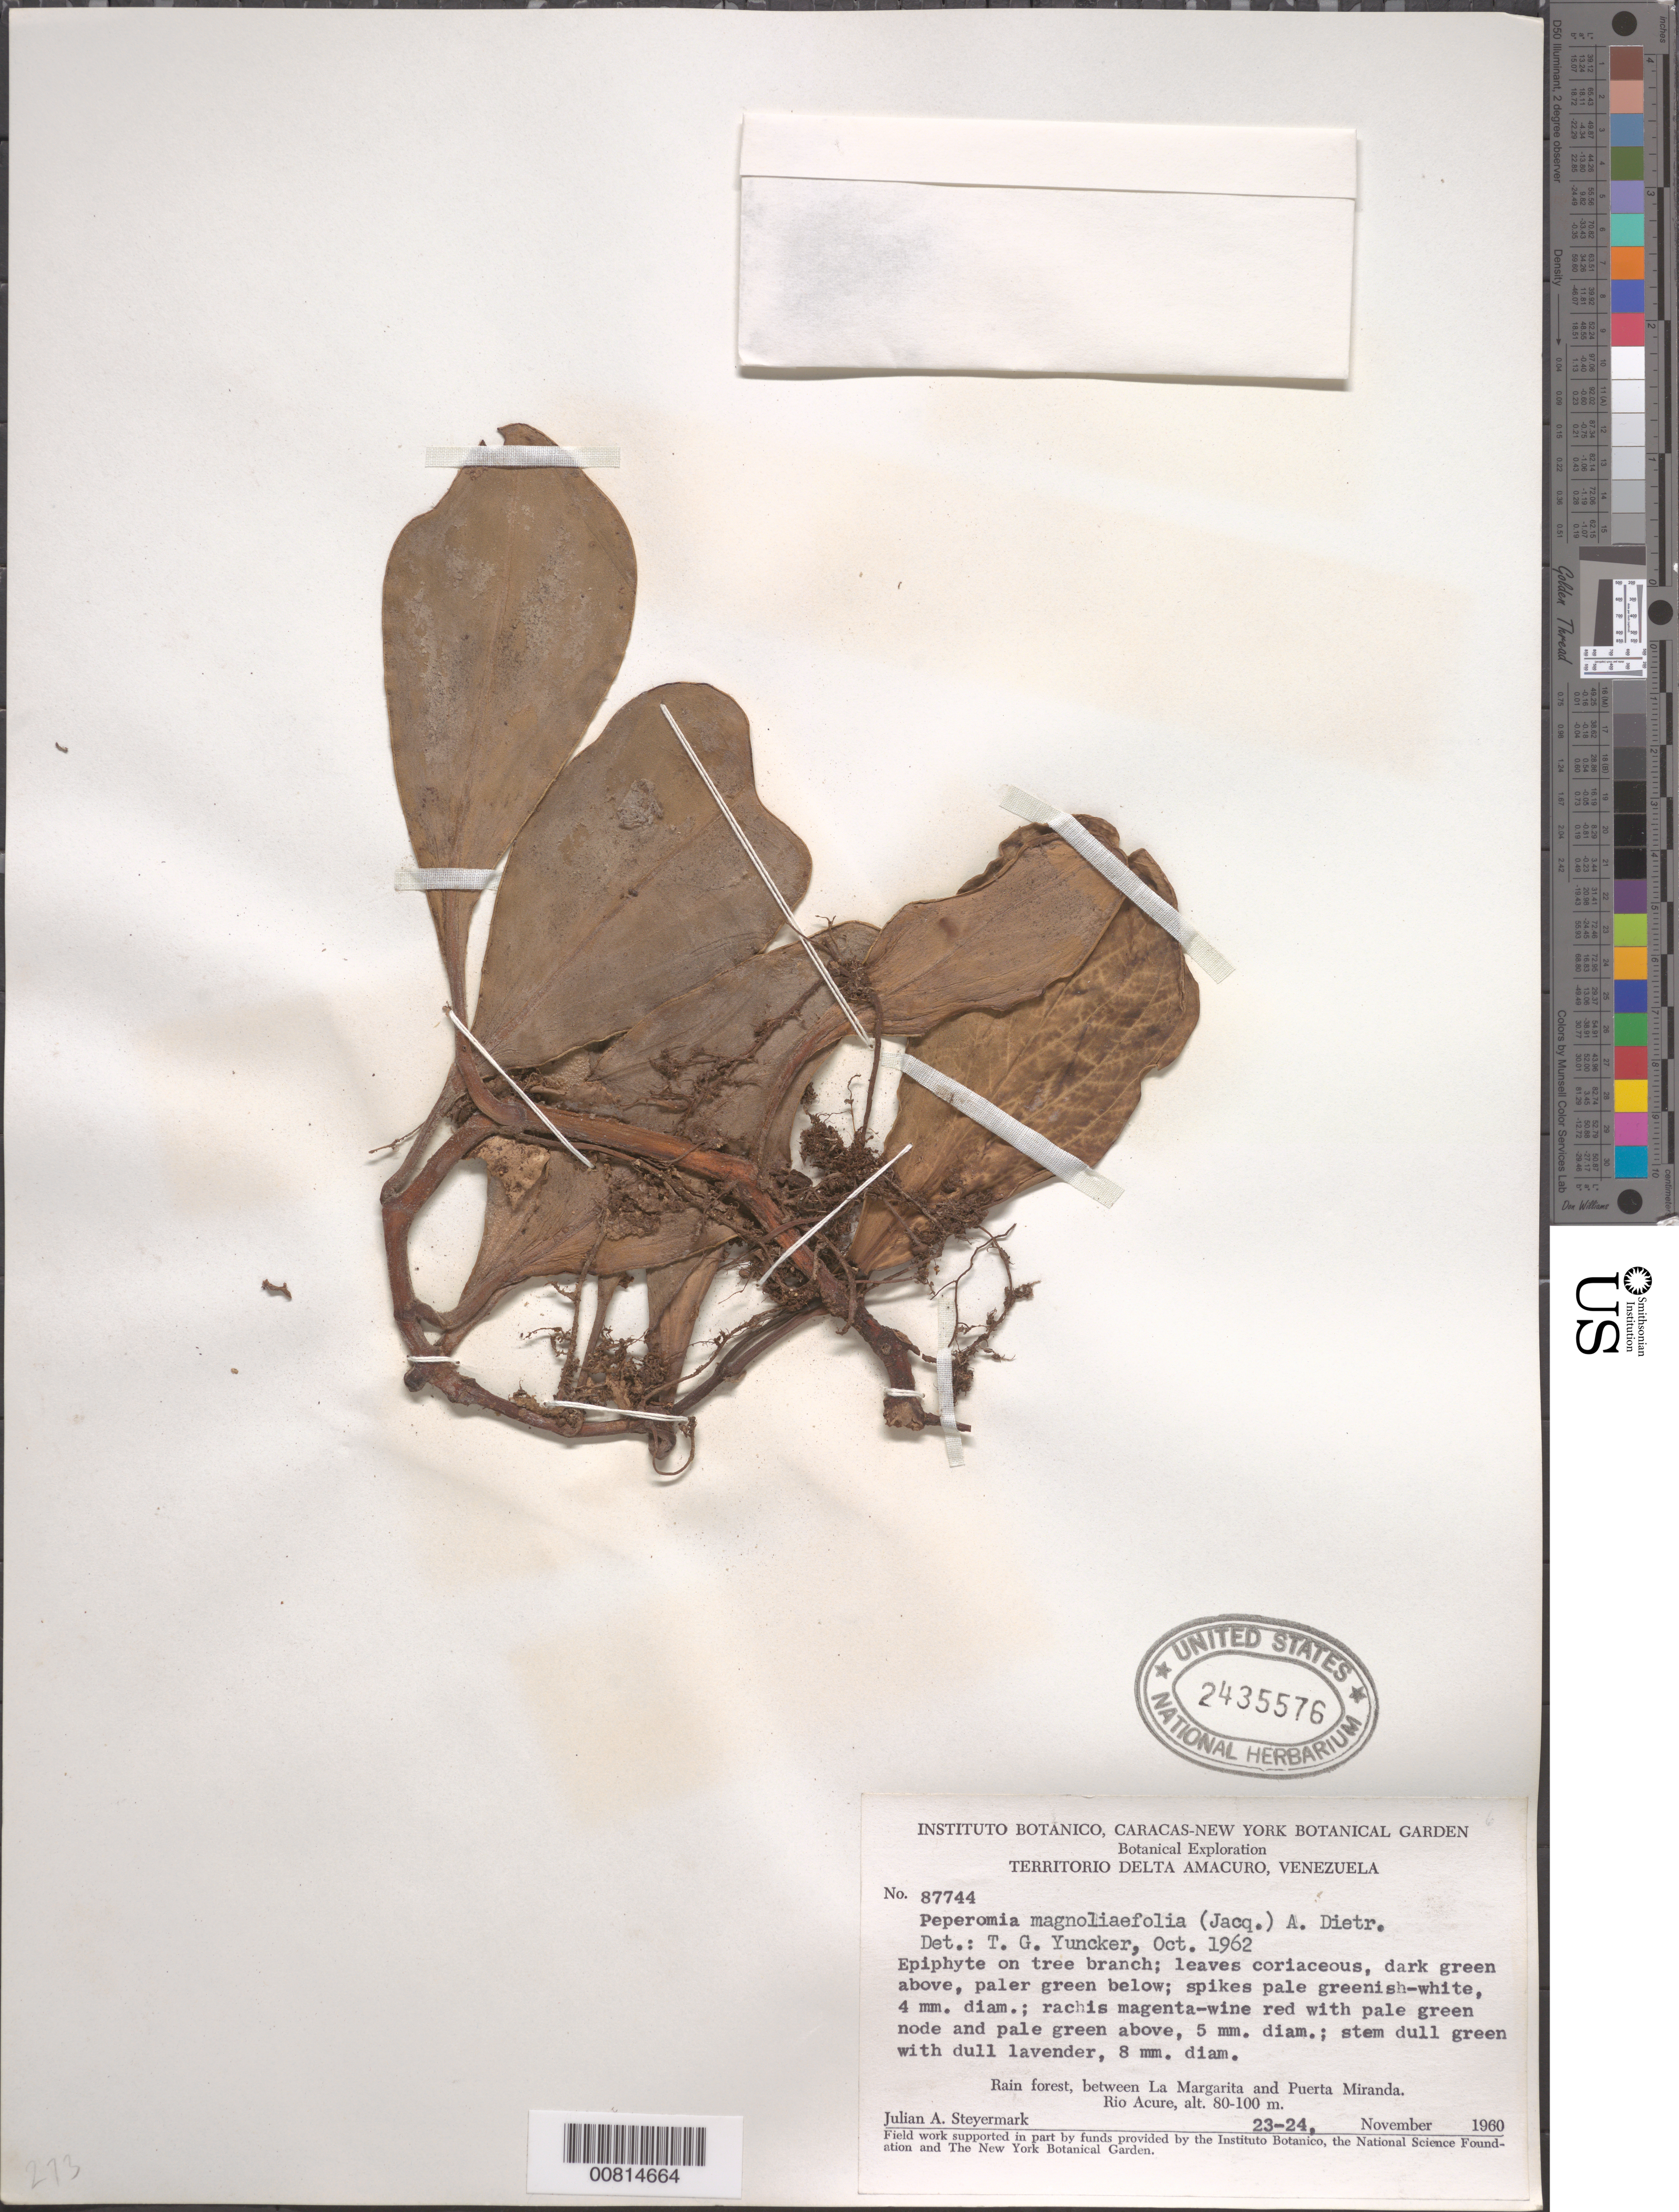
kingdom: Plantae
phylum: Tracheophyta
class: Magnoliopsida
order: Piperales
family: Piperaceae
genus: Peperomia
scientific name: Peperomia magnoliifolia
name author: (Jacq.) A. Dietr.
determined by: Yuncker, T. G.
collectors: J. Steyermark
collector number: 87744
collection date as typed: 23-Nov-60 to 24-Nov-60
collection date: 1960-11-23/1960-11-24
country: Venezuela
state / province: Delta Amacuro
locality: Río Acure, between La Margarita and Puerto Miranda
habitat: Rain forest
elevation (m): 80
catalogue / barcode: US 2435576